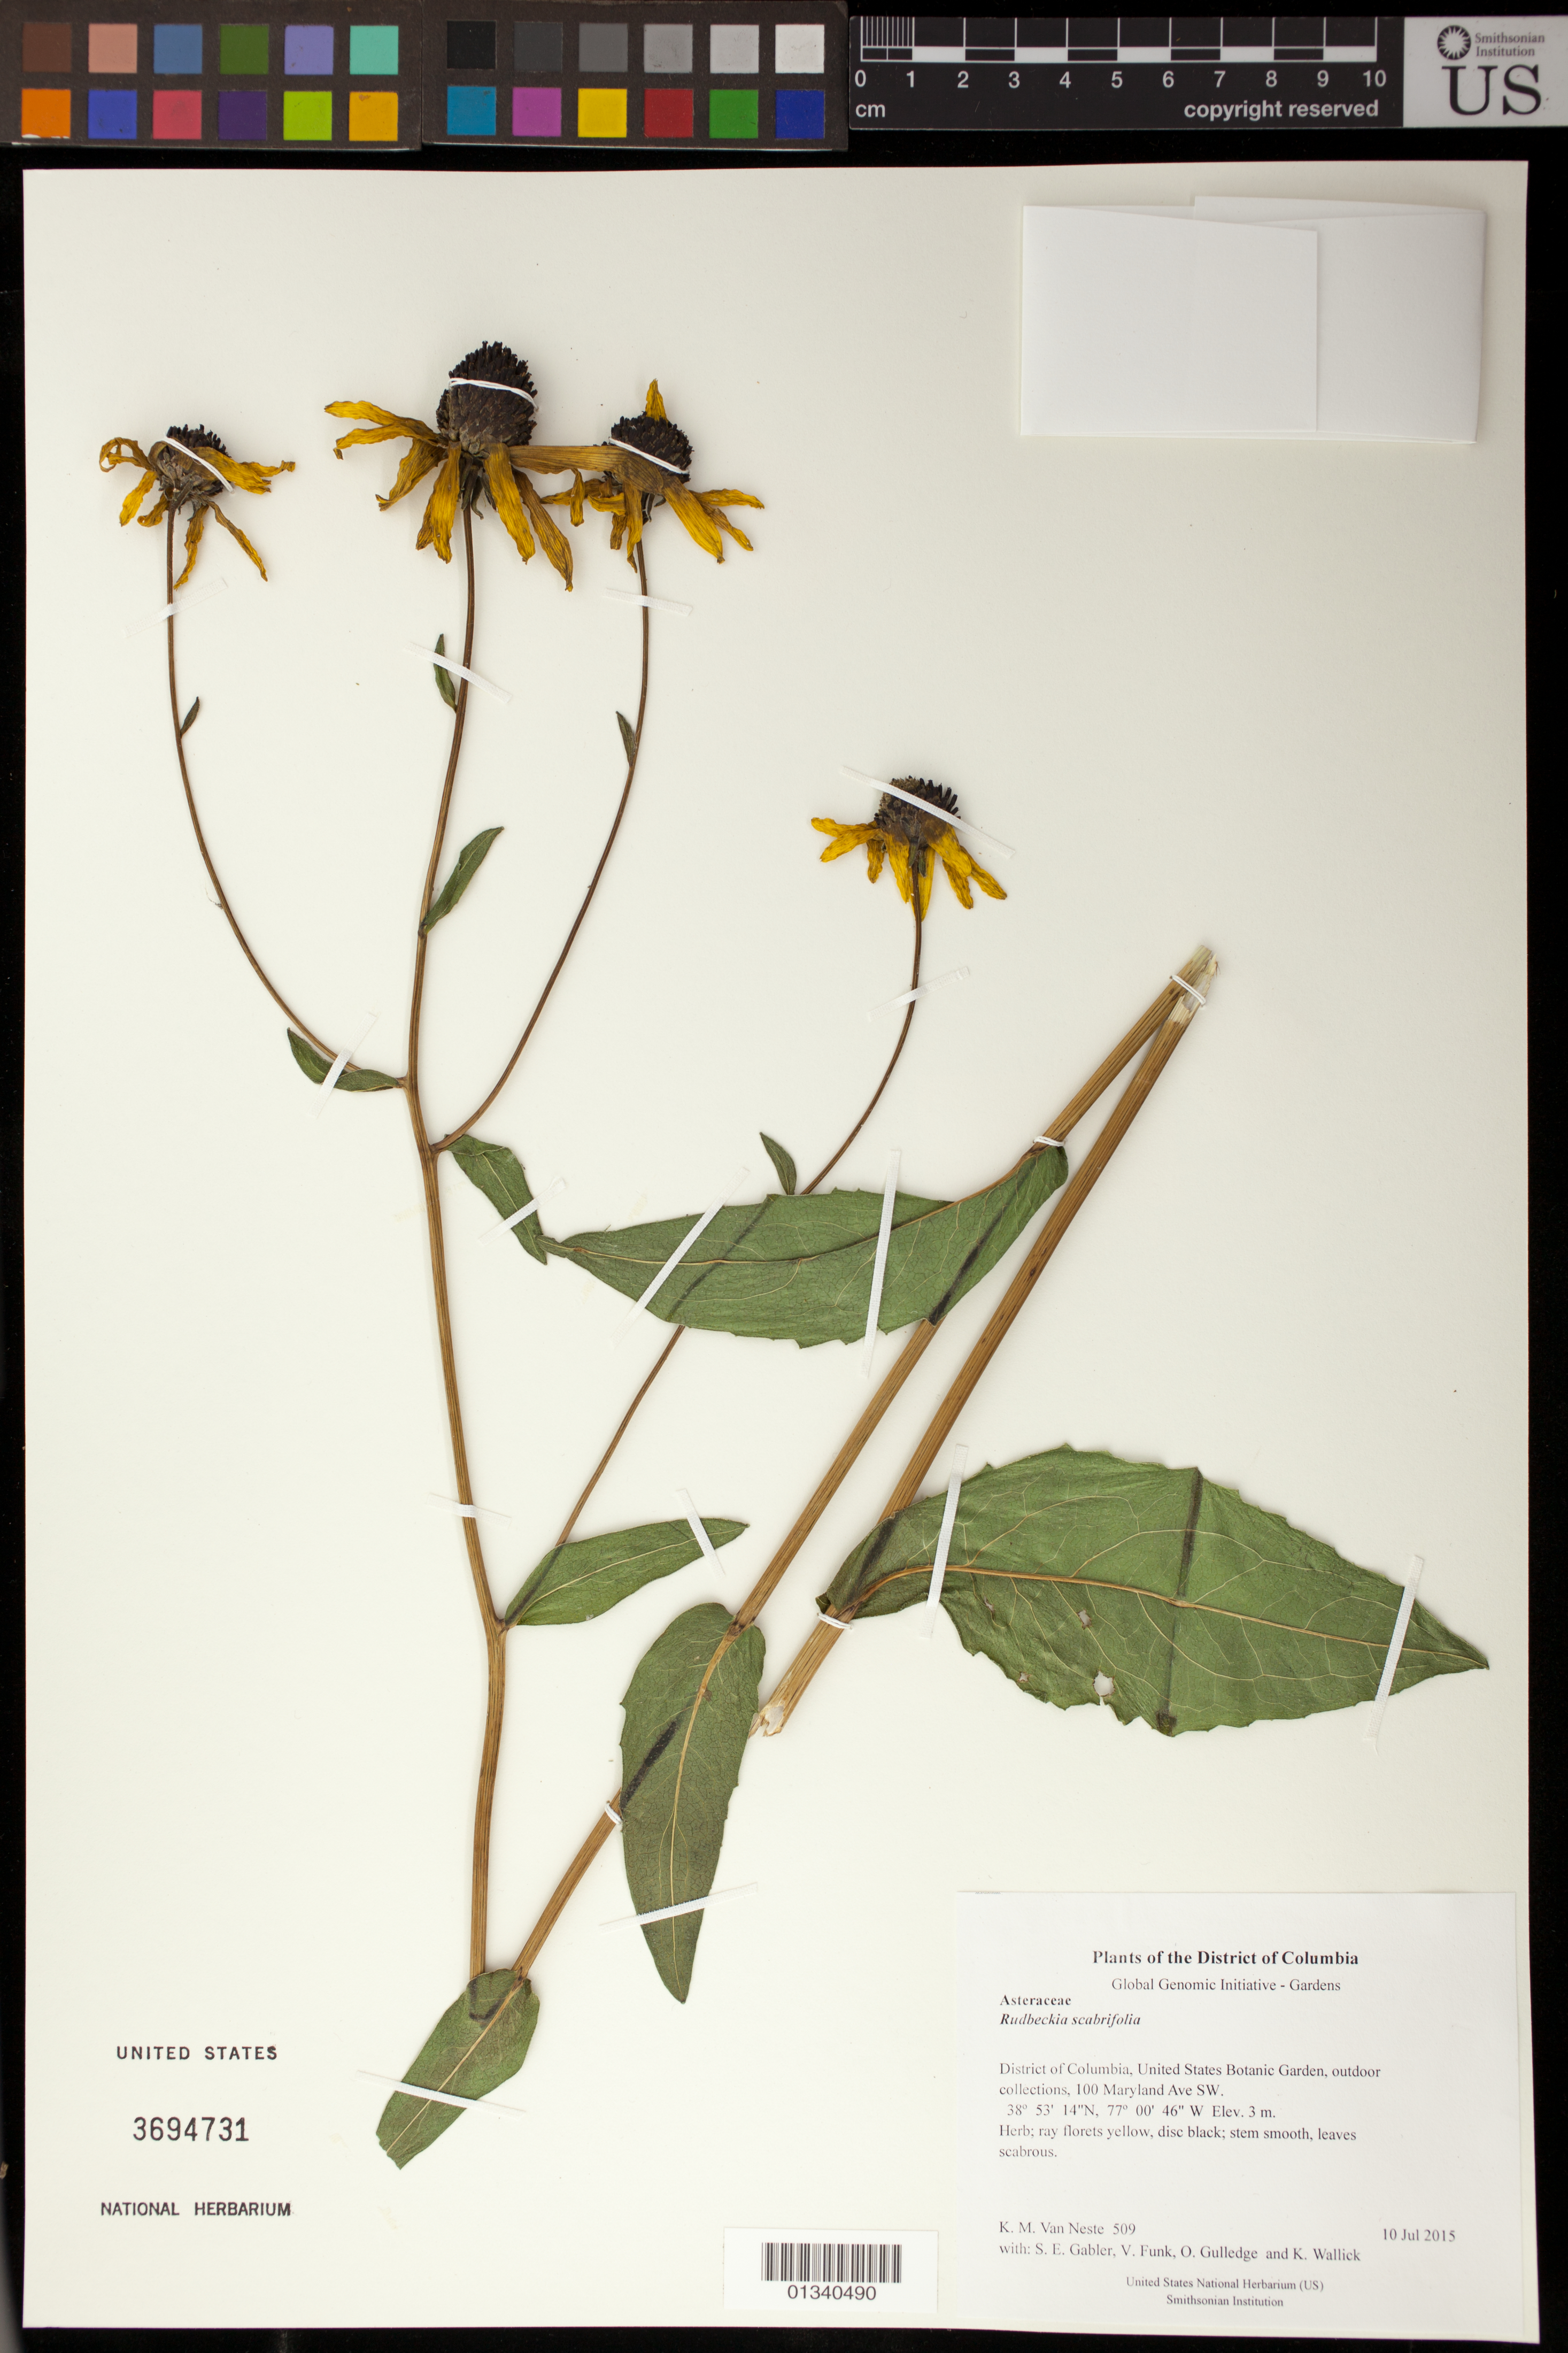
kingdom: Plantae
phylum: Tracheophyta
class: Magnoliopsida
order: Asterales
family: Asteraceae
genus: Rudbeckia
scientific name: Rudbeckia scabrifolia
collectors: K. M. Van Neste, S. E. Gabler, V. Funk, O. Gulledge & K. Wallick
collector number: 509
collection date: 2015-07-10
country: United States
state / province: District of Columbia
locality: United States Botanic Garden, outdoor collections, 100 Maryland Ave SW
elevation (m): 3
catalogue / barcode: US 3694731